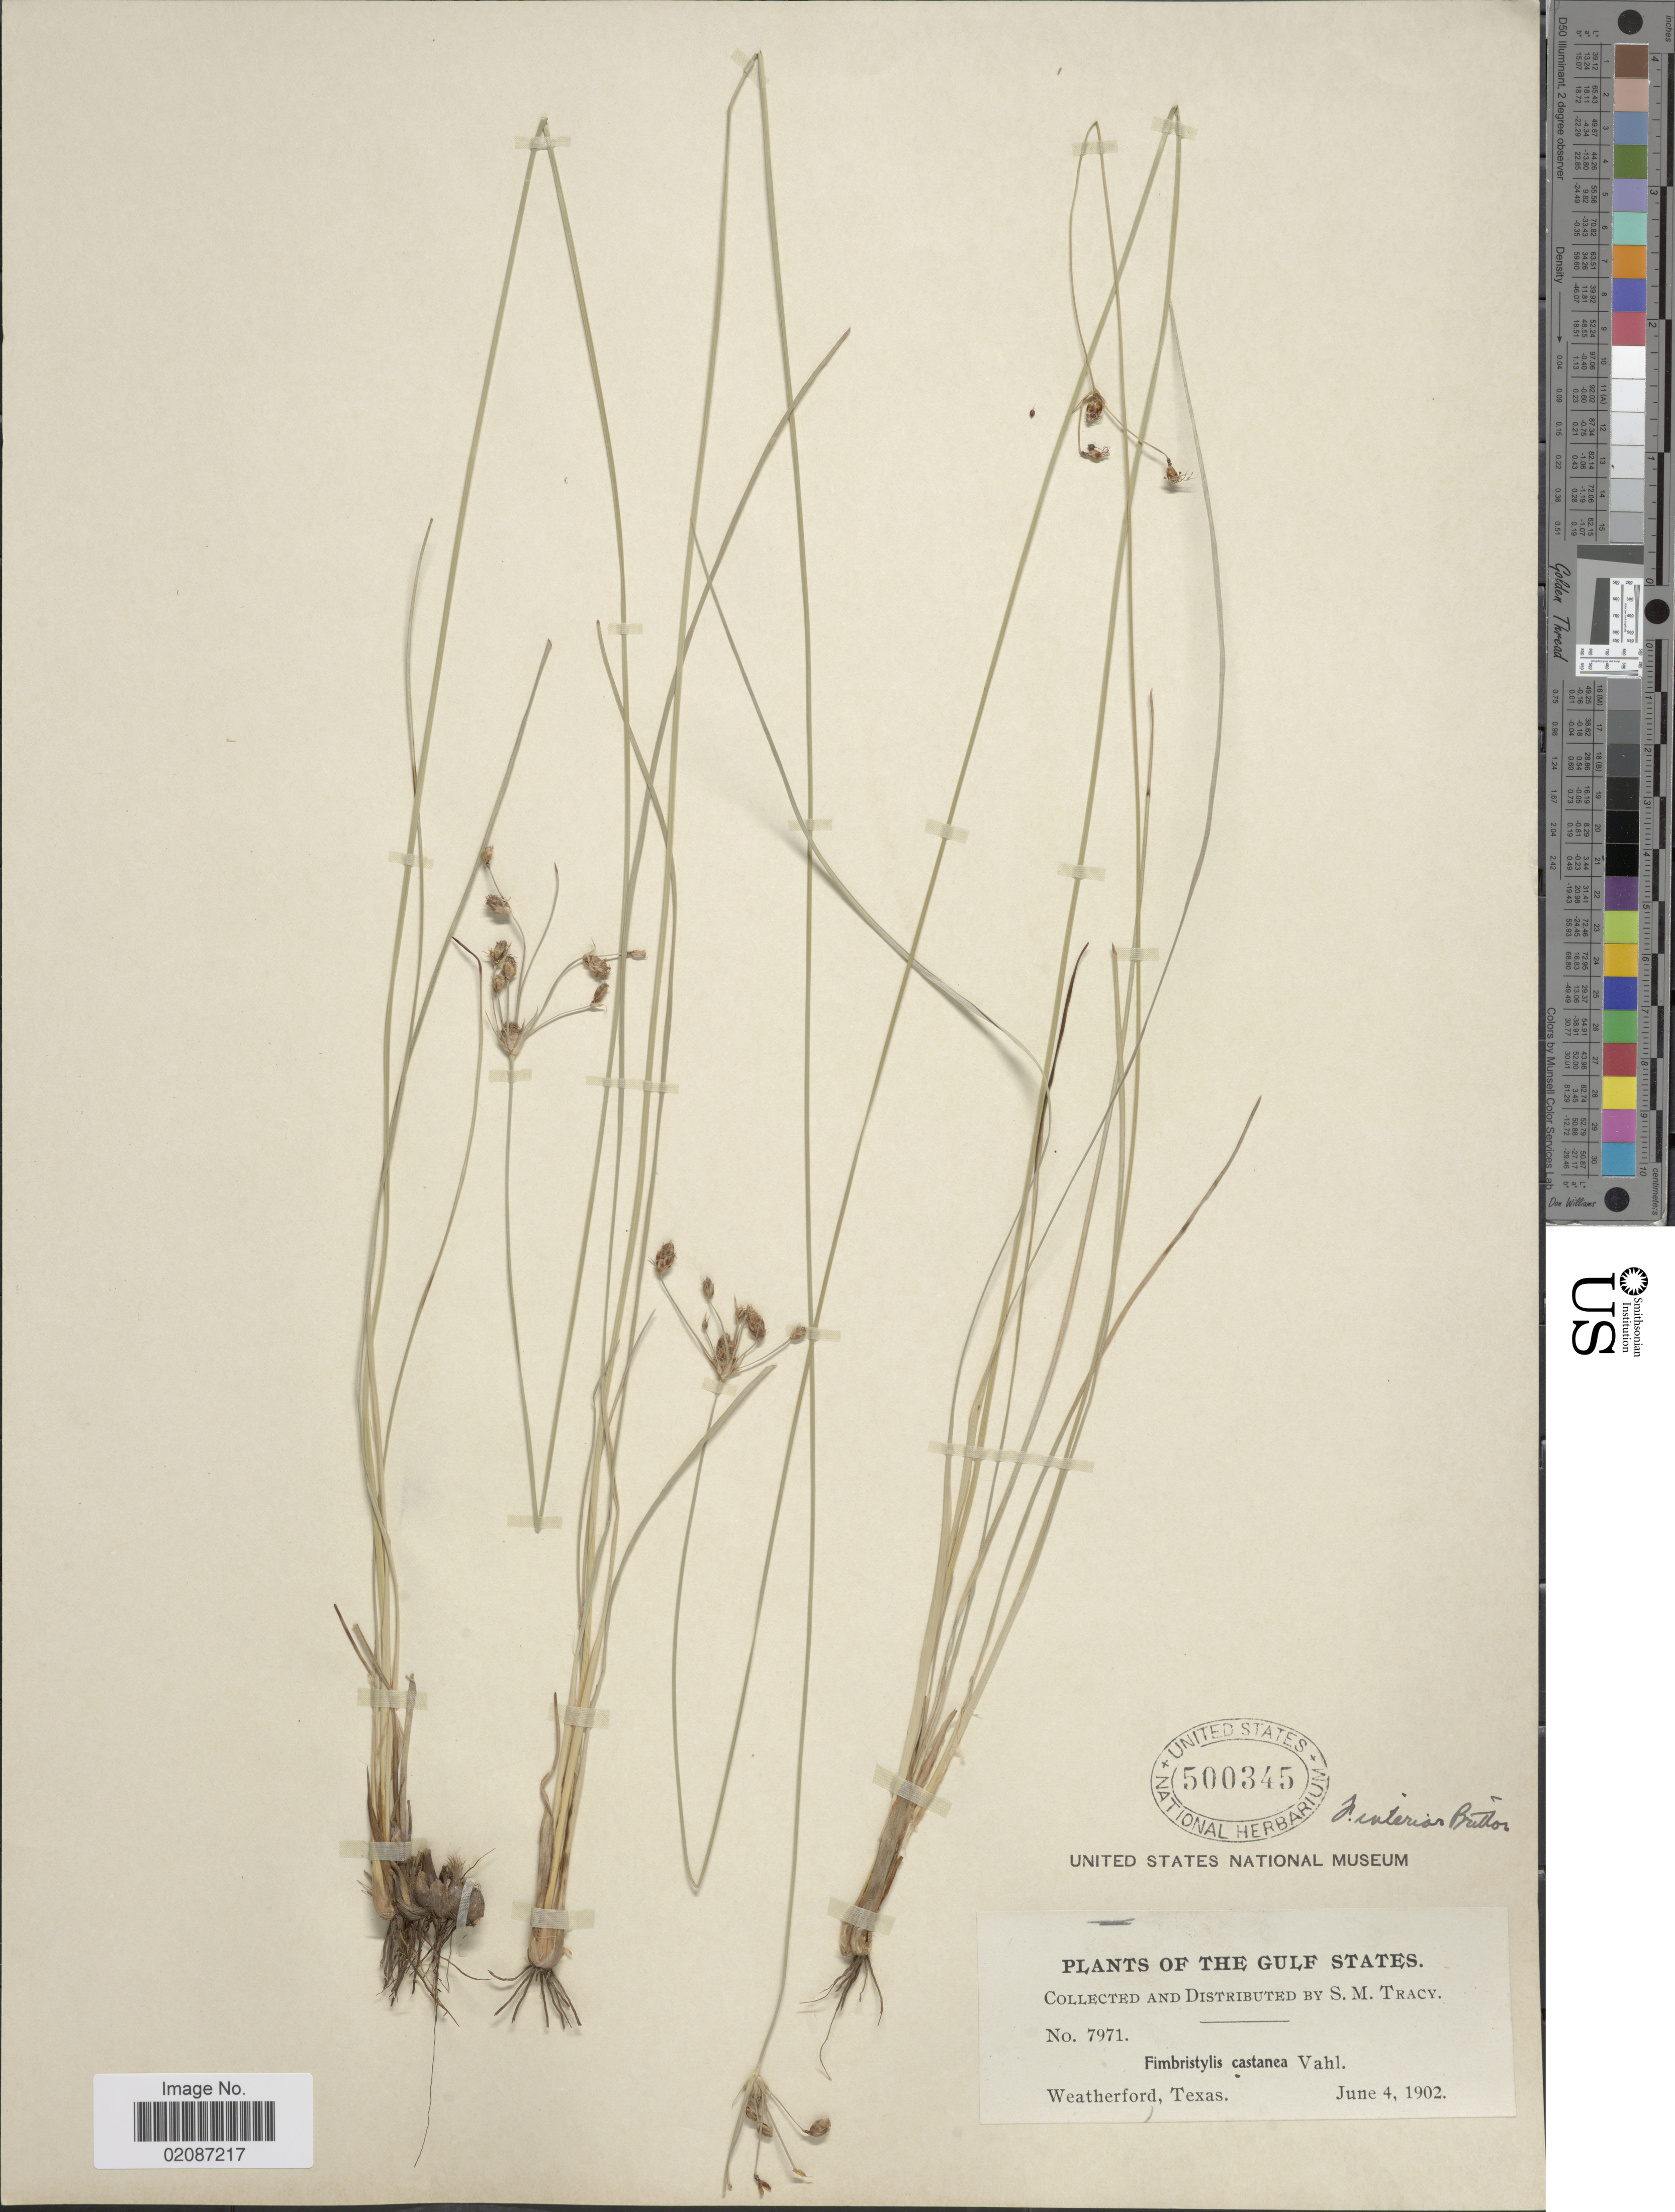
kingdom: Plantae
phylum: Tracheophyta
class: Liliopsida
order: Poales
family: Cyperaceae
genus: Fimbristylis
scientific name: Fimbristylis spadicea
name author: (L.) Vahl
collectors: S. M. Tracy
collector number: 7971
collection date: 1921-06-04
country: United States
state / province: Texas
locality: Gulf States, Weatherford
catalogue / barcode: US 500345